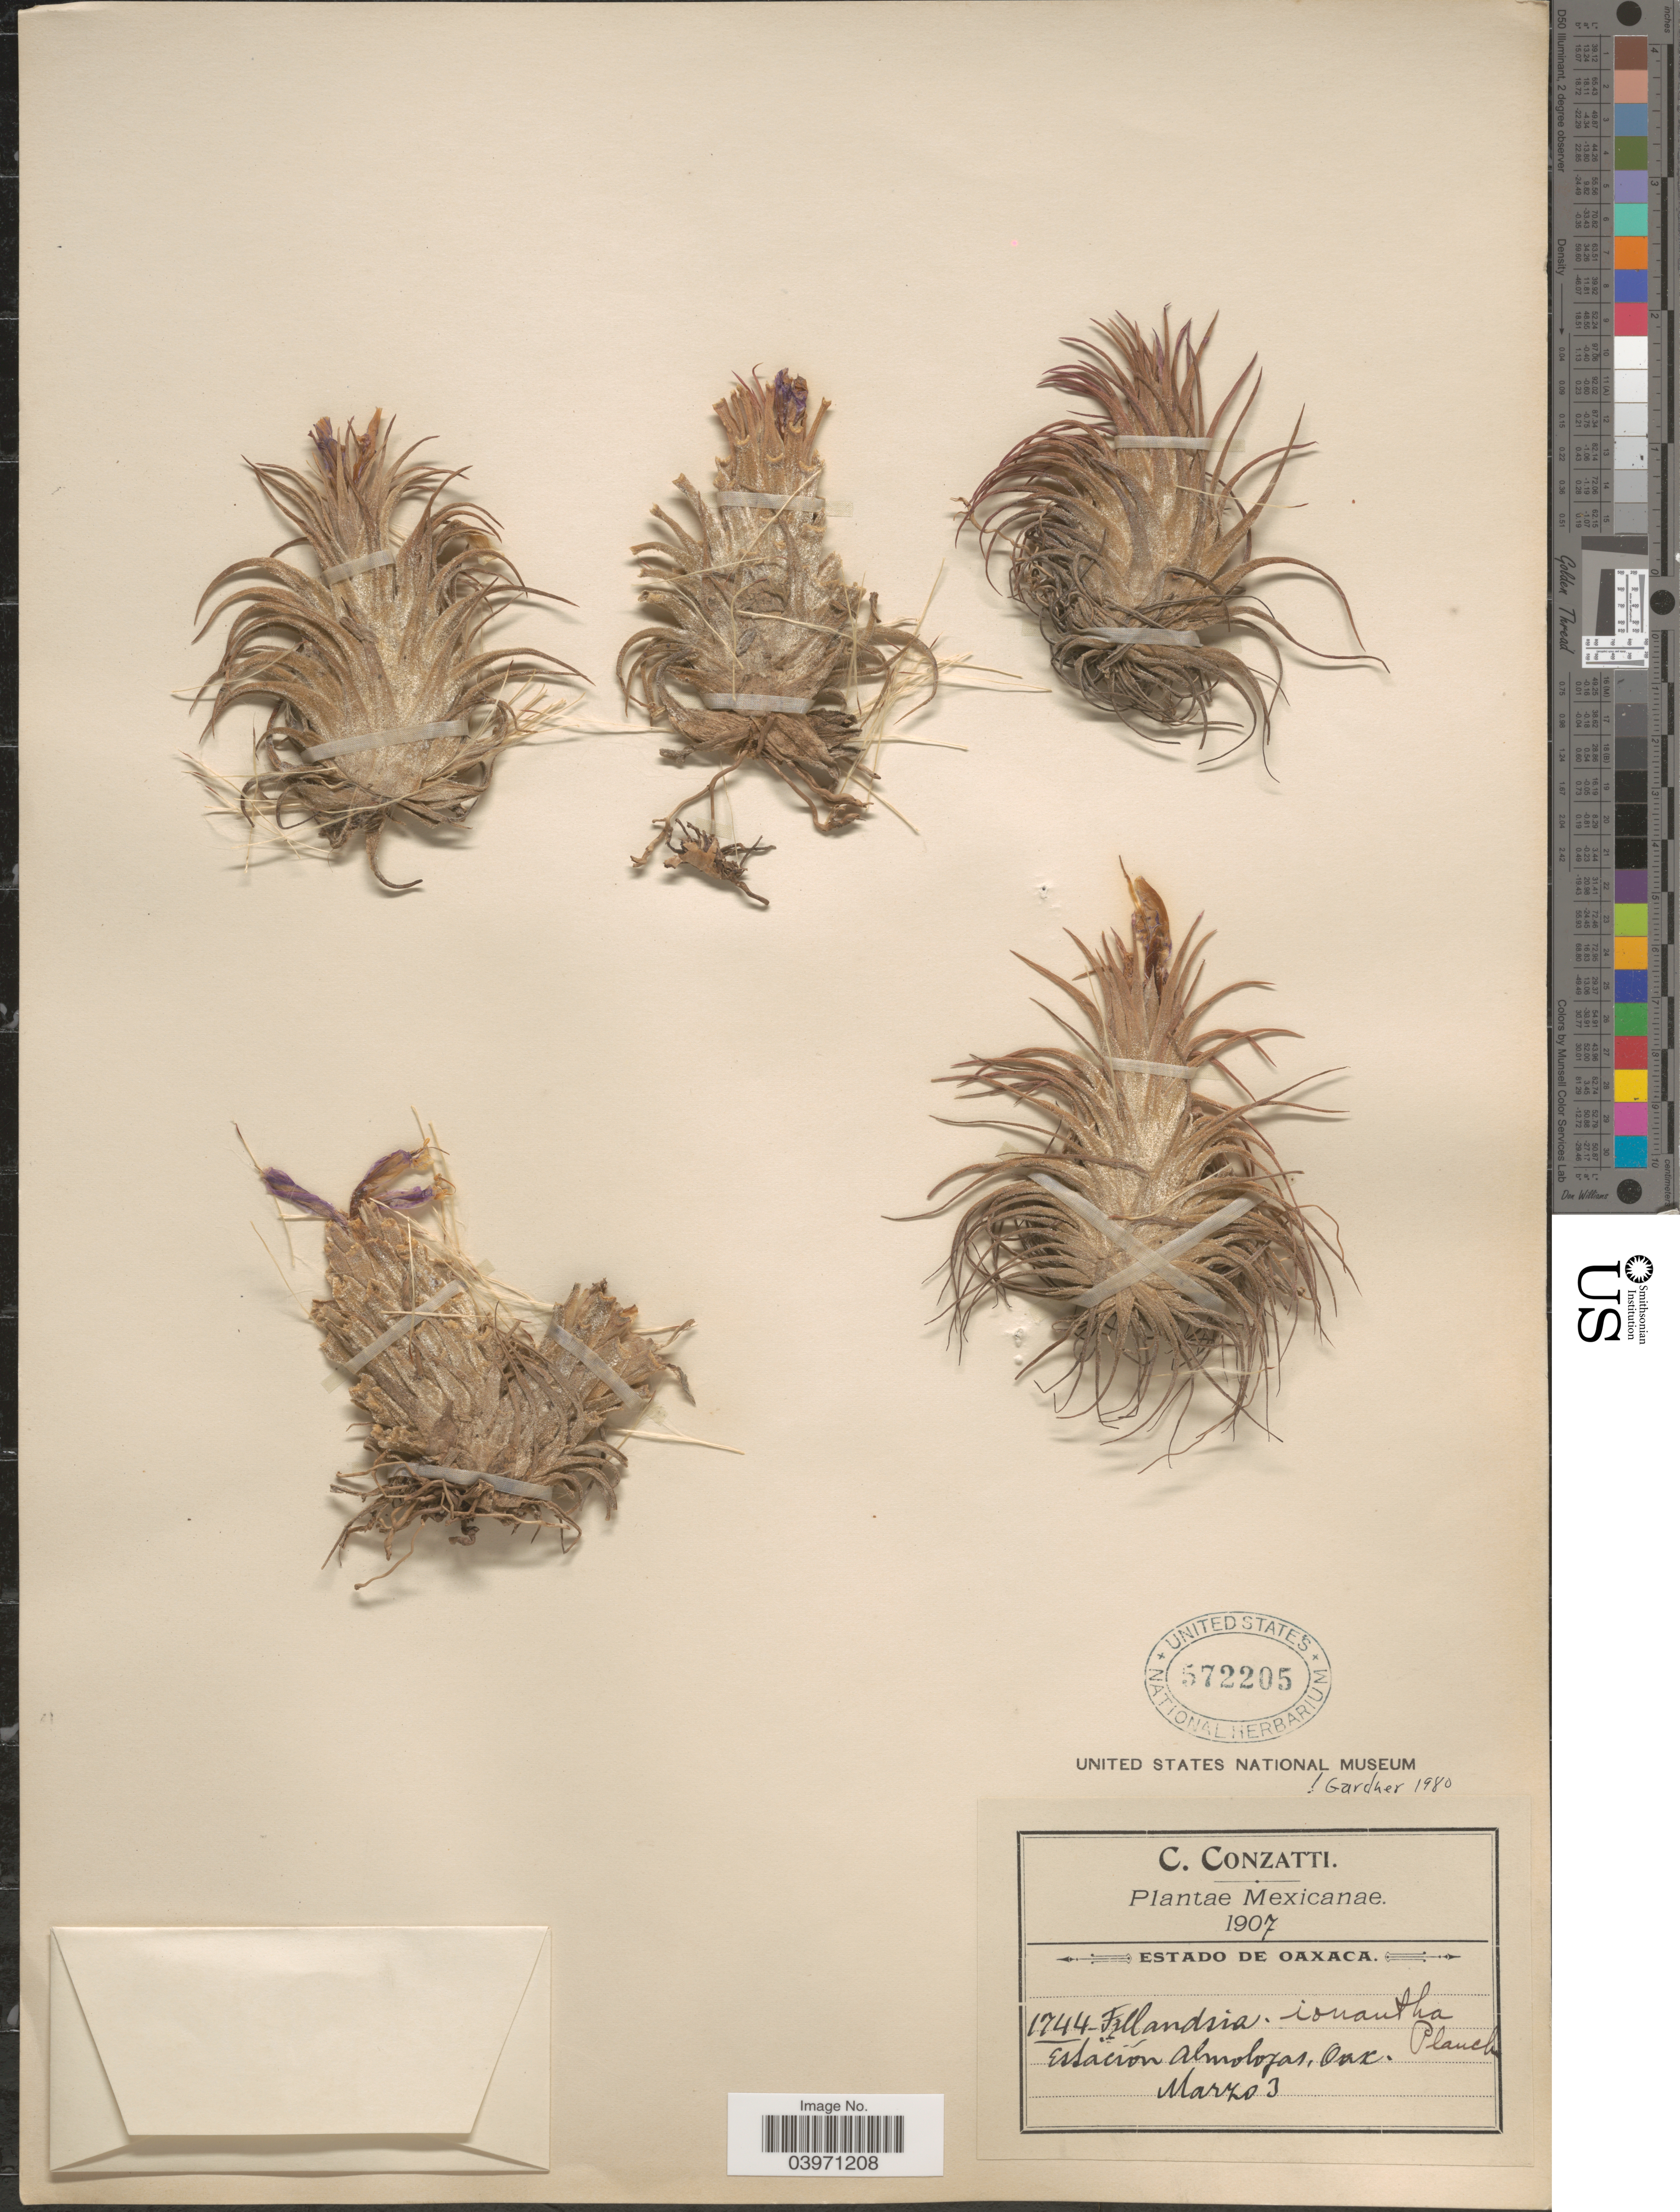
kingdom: Plantae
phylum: Tracheophyta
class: Liliopsida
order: Poales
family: Bromeliaceae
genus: Tillandsia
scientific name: Tillandsia ionantha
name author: Planch.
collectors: C. Conzatti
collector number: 1744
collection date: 1907-03-03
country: Mexico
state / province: Oaxaca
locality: Estación Almolojas.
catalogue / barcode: US 572205